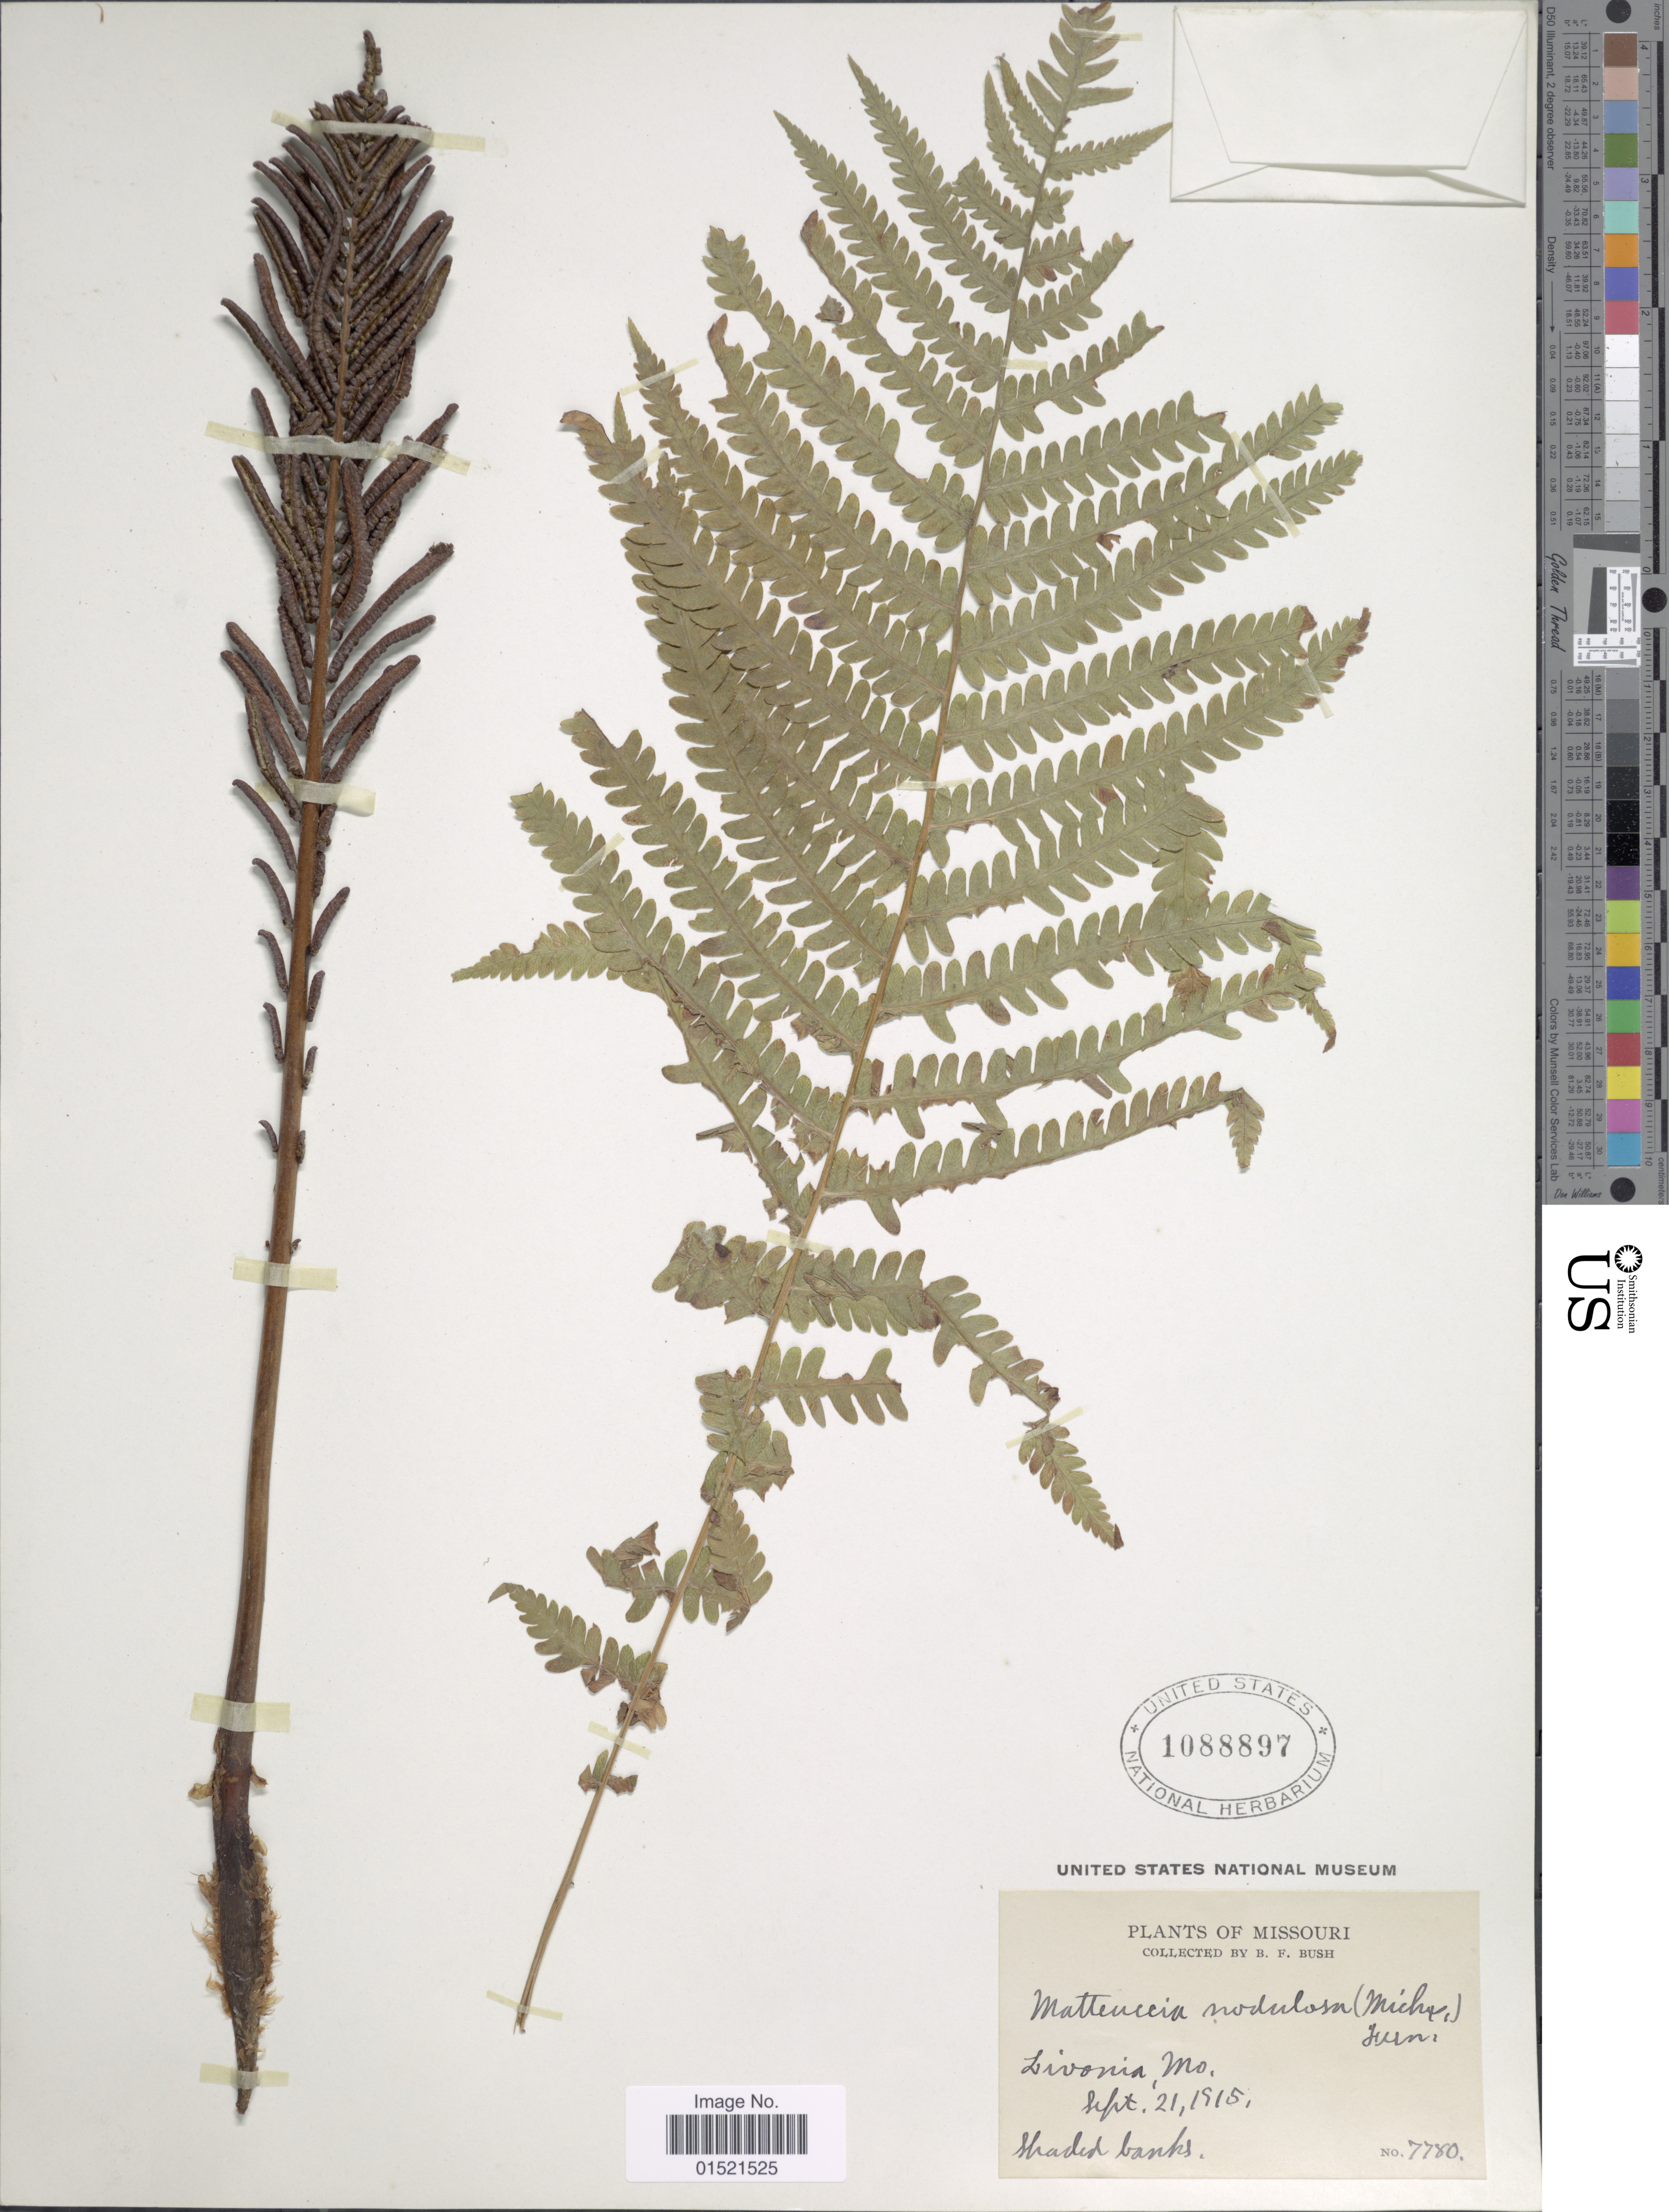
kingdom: Plantae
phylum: Tracheophyta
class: Polypodiopsida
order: Polypodiales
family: Onocleaceae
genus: Matteuccia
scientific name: Matteuccia struthiopteris var. pensylvanica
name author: (Willd.) C.V. Morton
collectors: B. F. Bush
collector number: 7780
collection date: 1915-09-21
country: United States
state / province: Missouri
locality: Livonia, Mo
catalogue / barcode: US 1088897